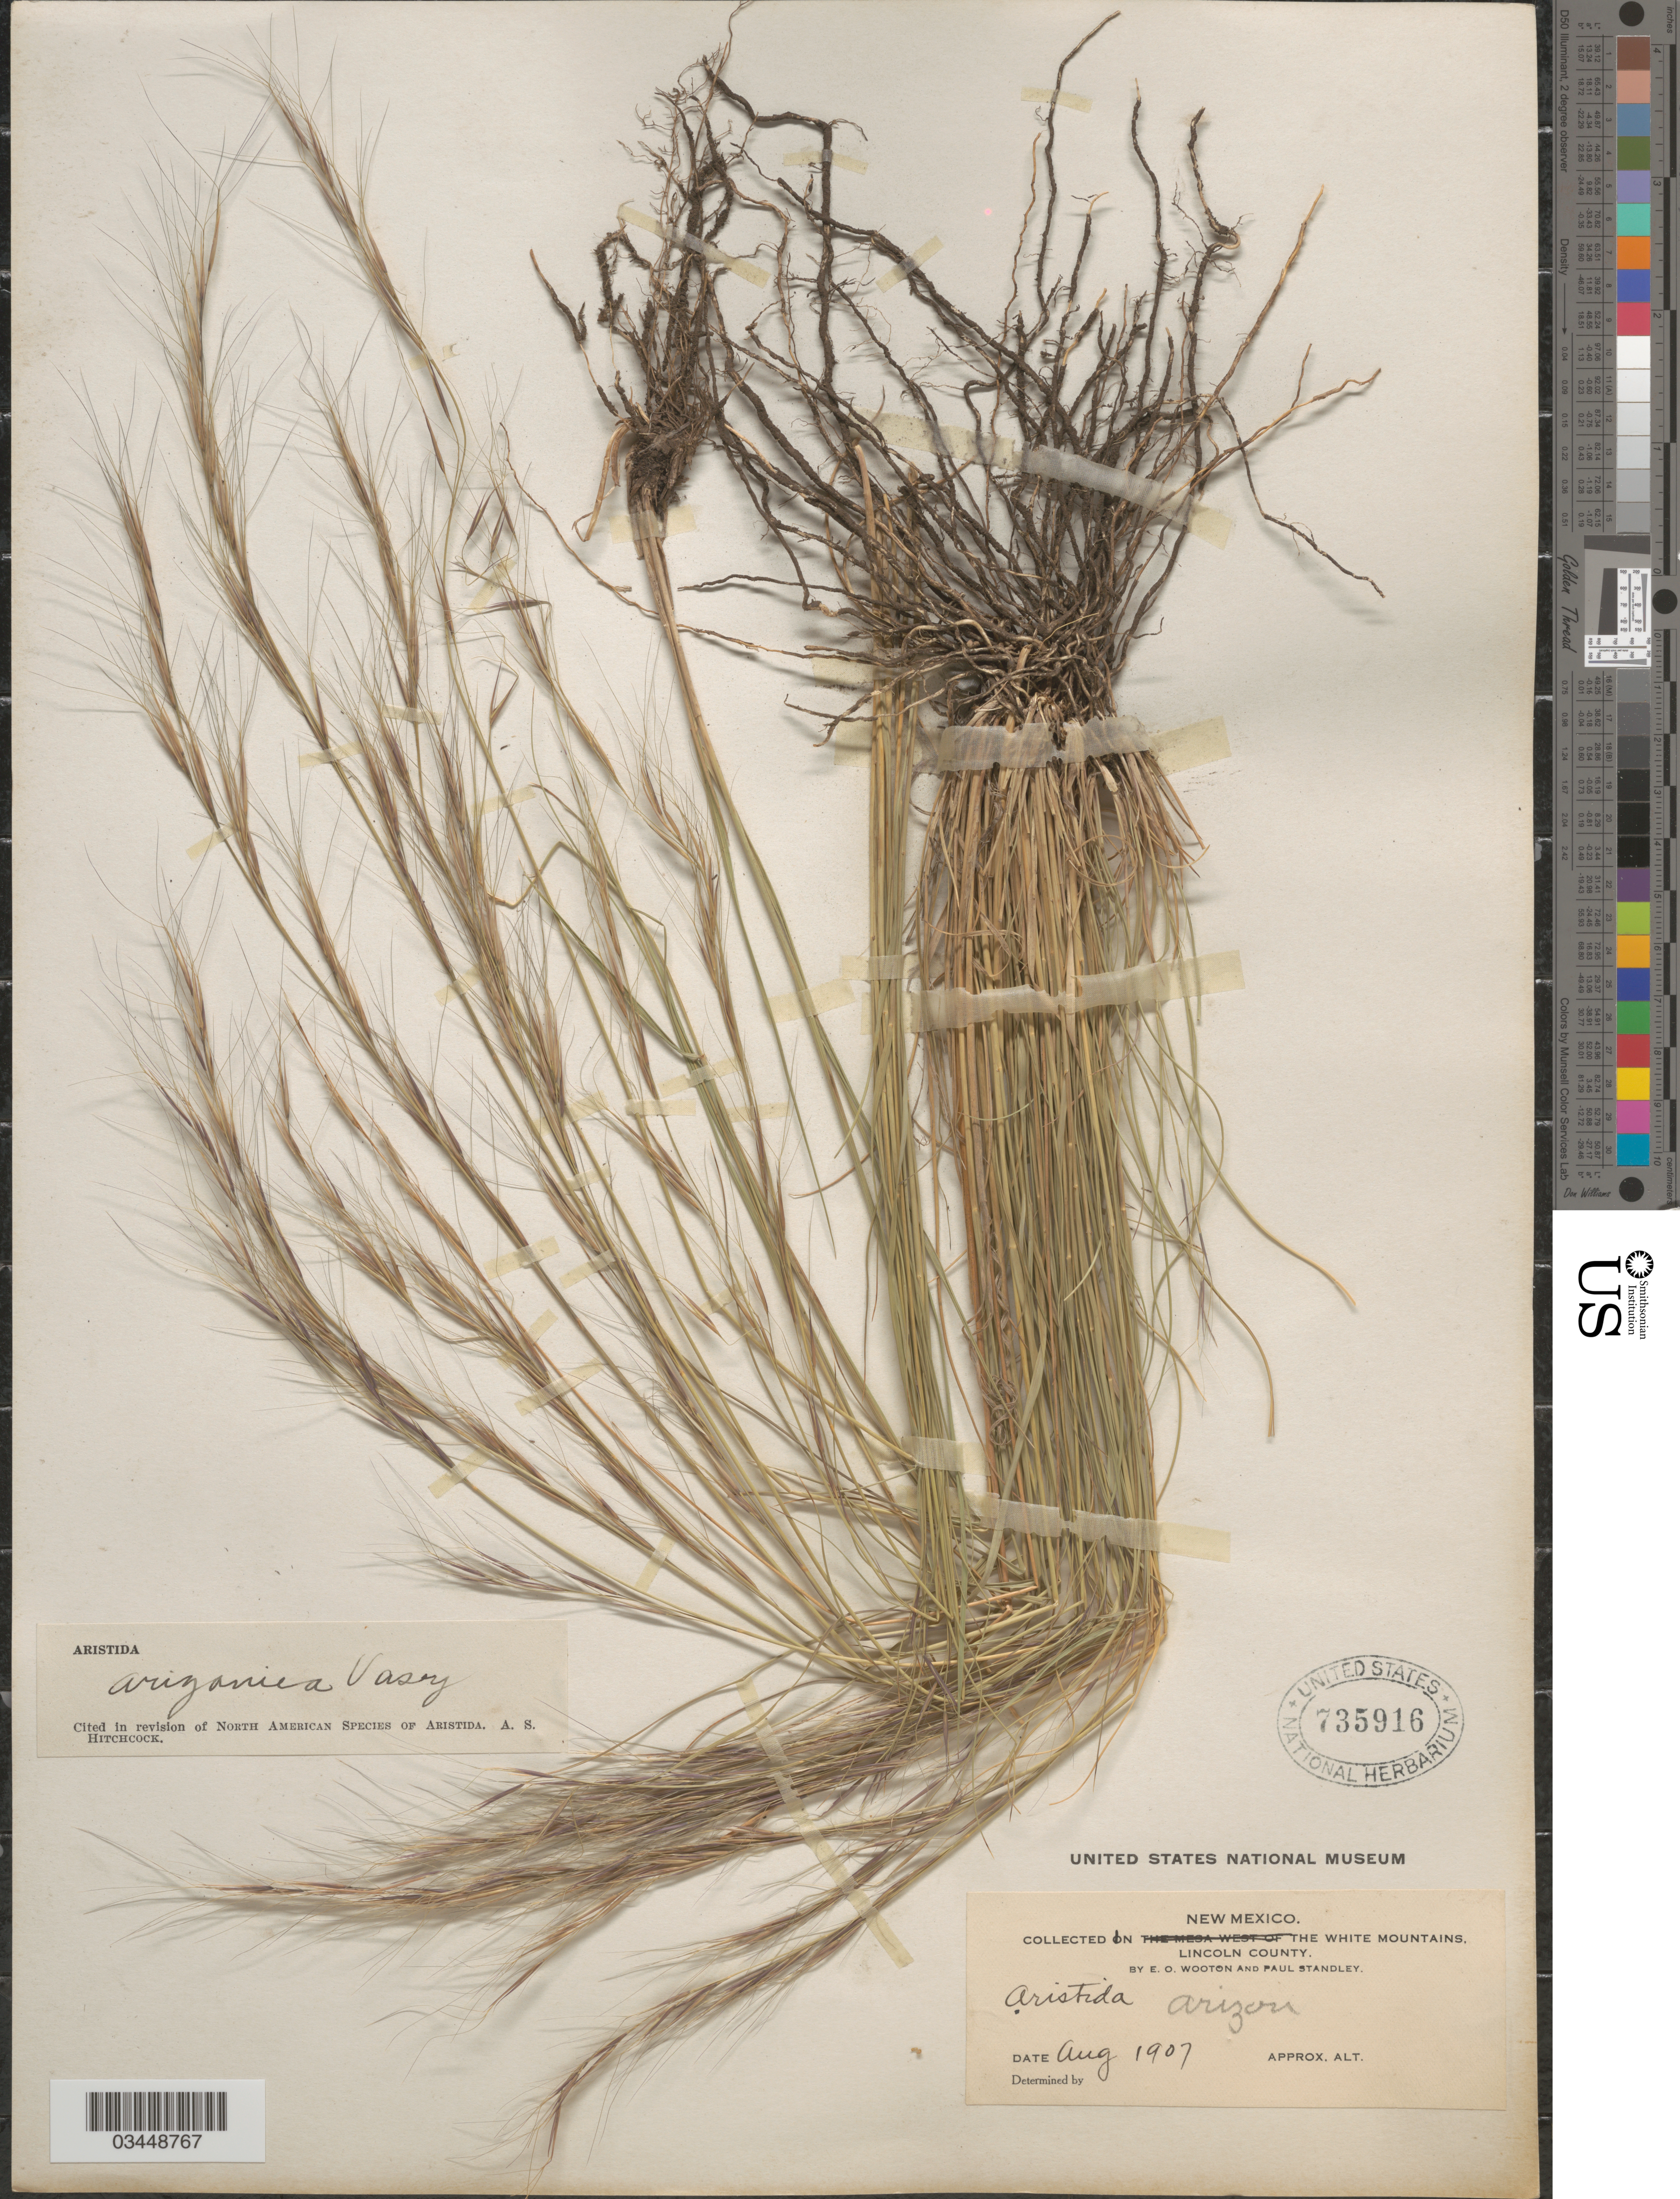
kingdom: Plantae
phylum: Tracheophyta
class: Liliopsida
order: Poales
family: Poaceae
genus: Aristida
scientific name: Aristida arizonica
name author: Vasey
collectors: E. O. Wooton & P. C. Standley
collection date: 1907-08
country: United States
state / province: New Mexico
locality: Lincoln County.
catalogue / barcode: US 735916